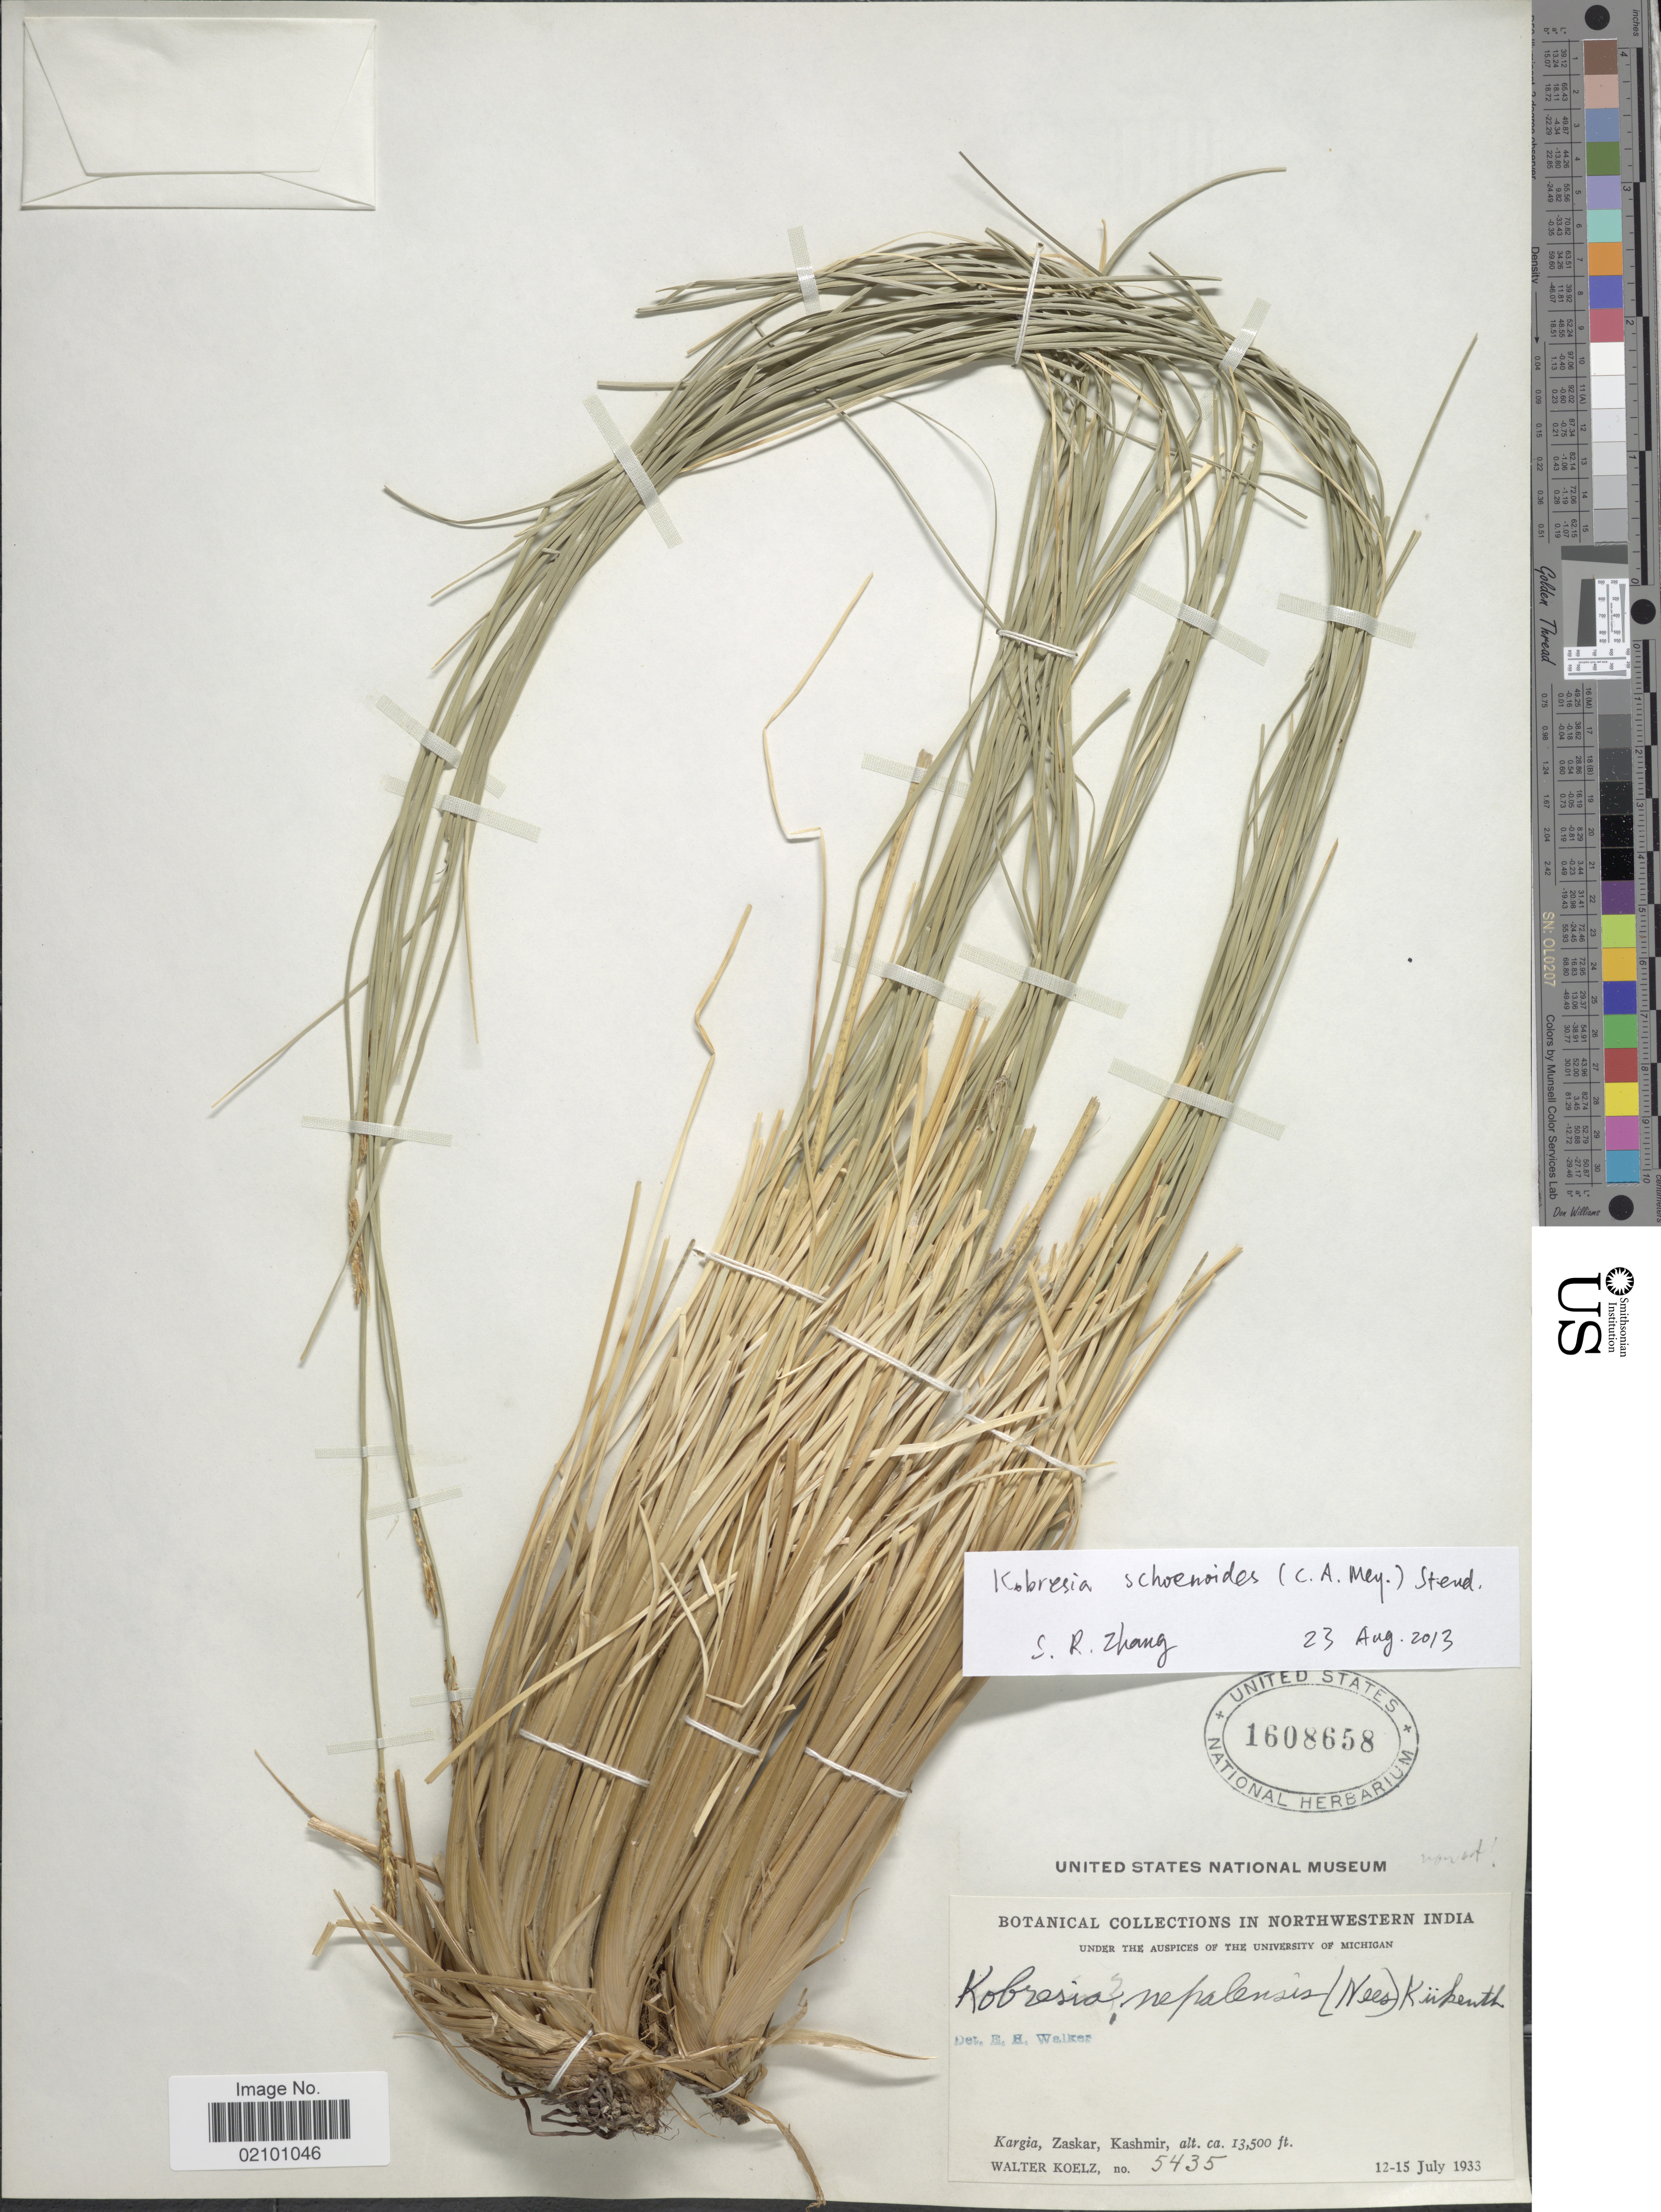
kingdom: Plantae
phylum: Tracheophyta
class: Liliopsida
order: Poales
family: Cyperaceae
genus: Carex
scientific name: Carex deasyi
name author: (C.B. Clarke) O. Yano & S.R. Zhang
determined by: Strong, M. T., (US), Smithsonian Institution - National Museum of Natural History (UNITED STATES)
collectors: W. N. Koelz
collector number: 5435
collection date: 1933-07-12/1933-07-15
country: India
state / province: Jammu and Kashmir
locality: Northwestern India, Kargia, Zaskar, Kashmir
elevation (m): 4115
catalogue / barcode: US 1608658